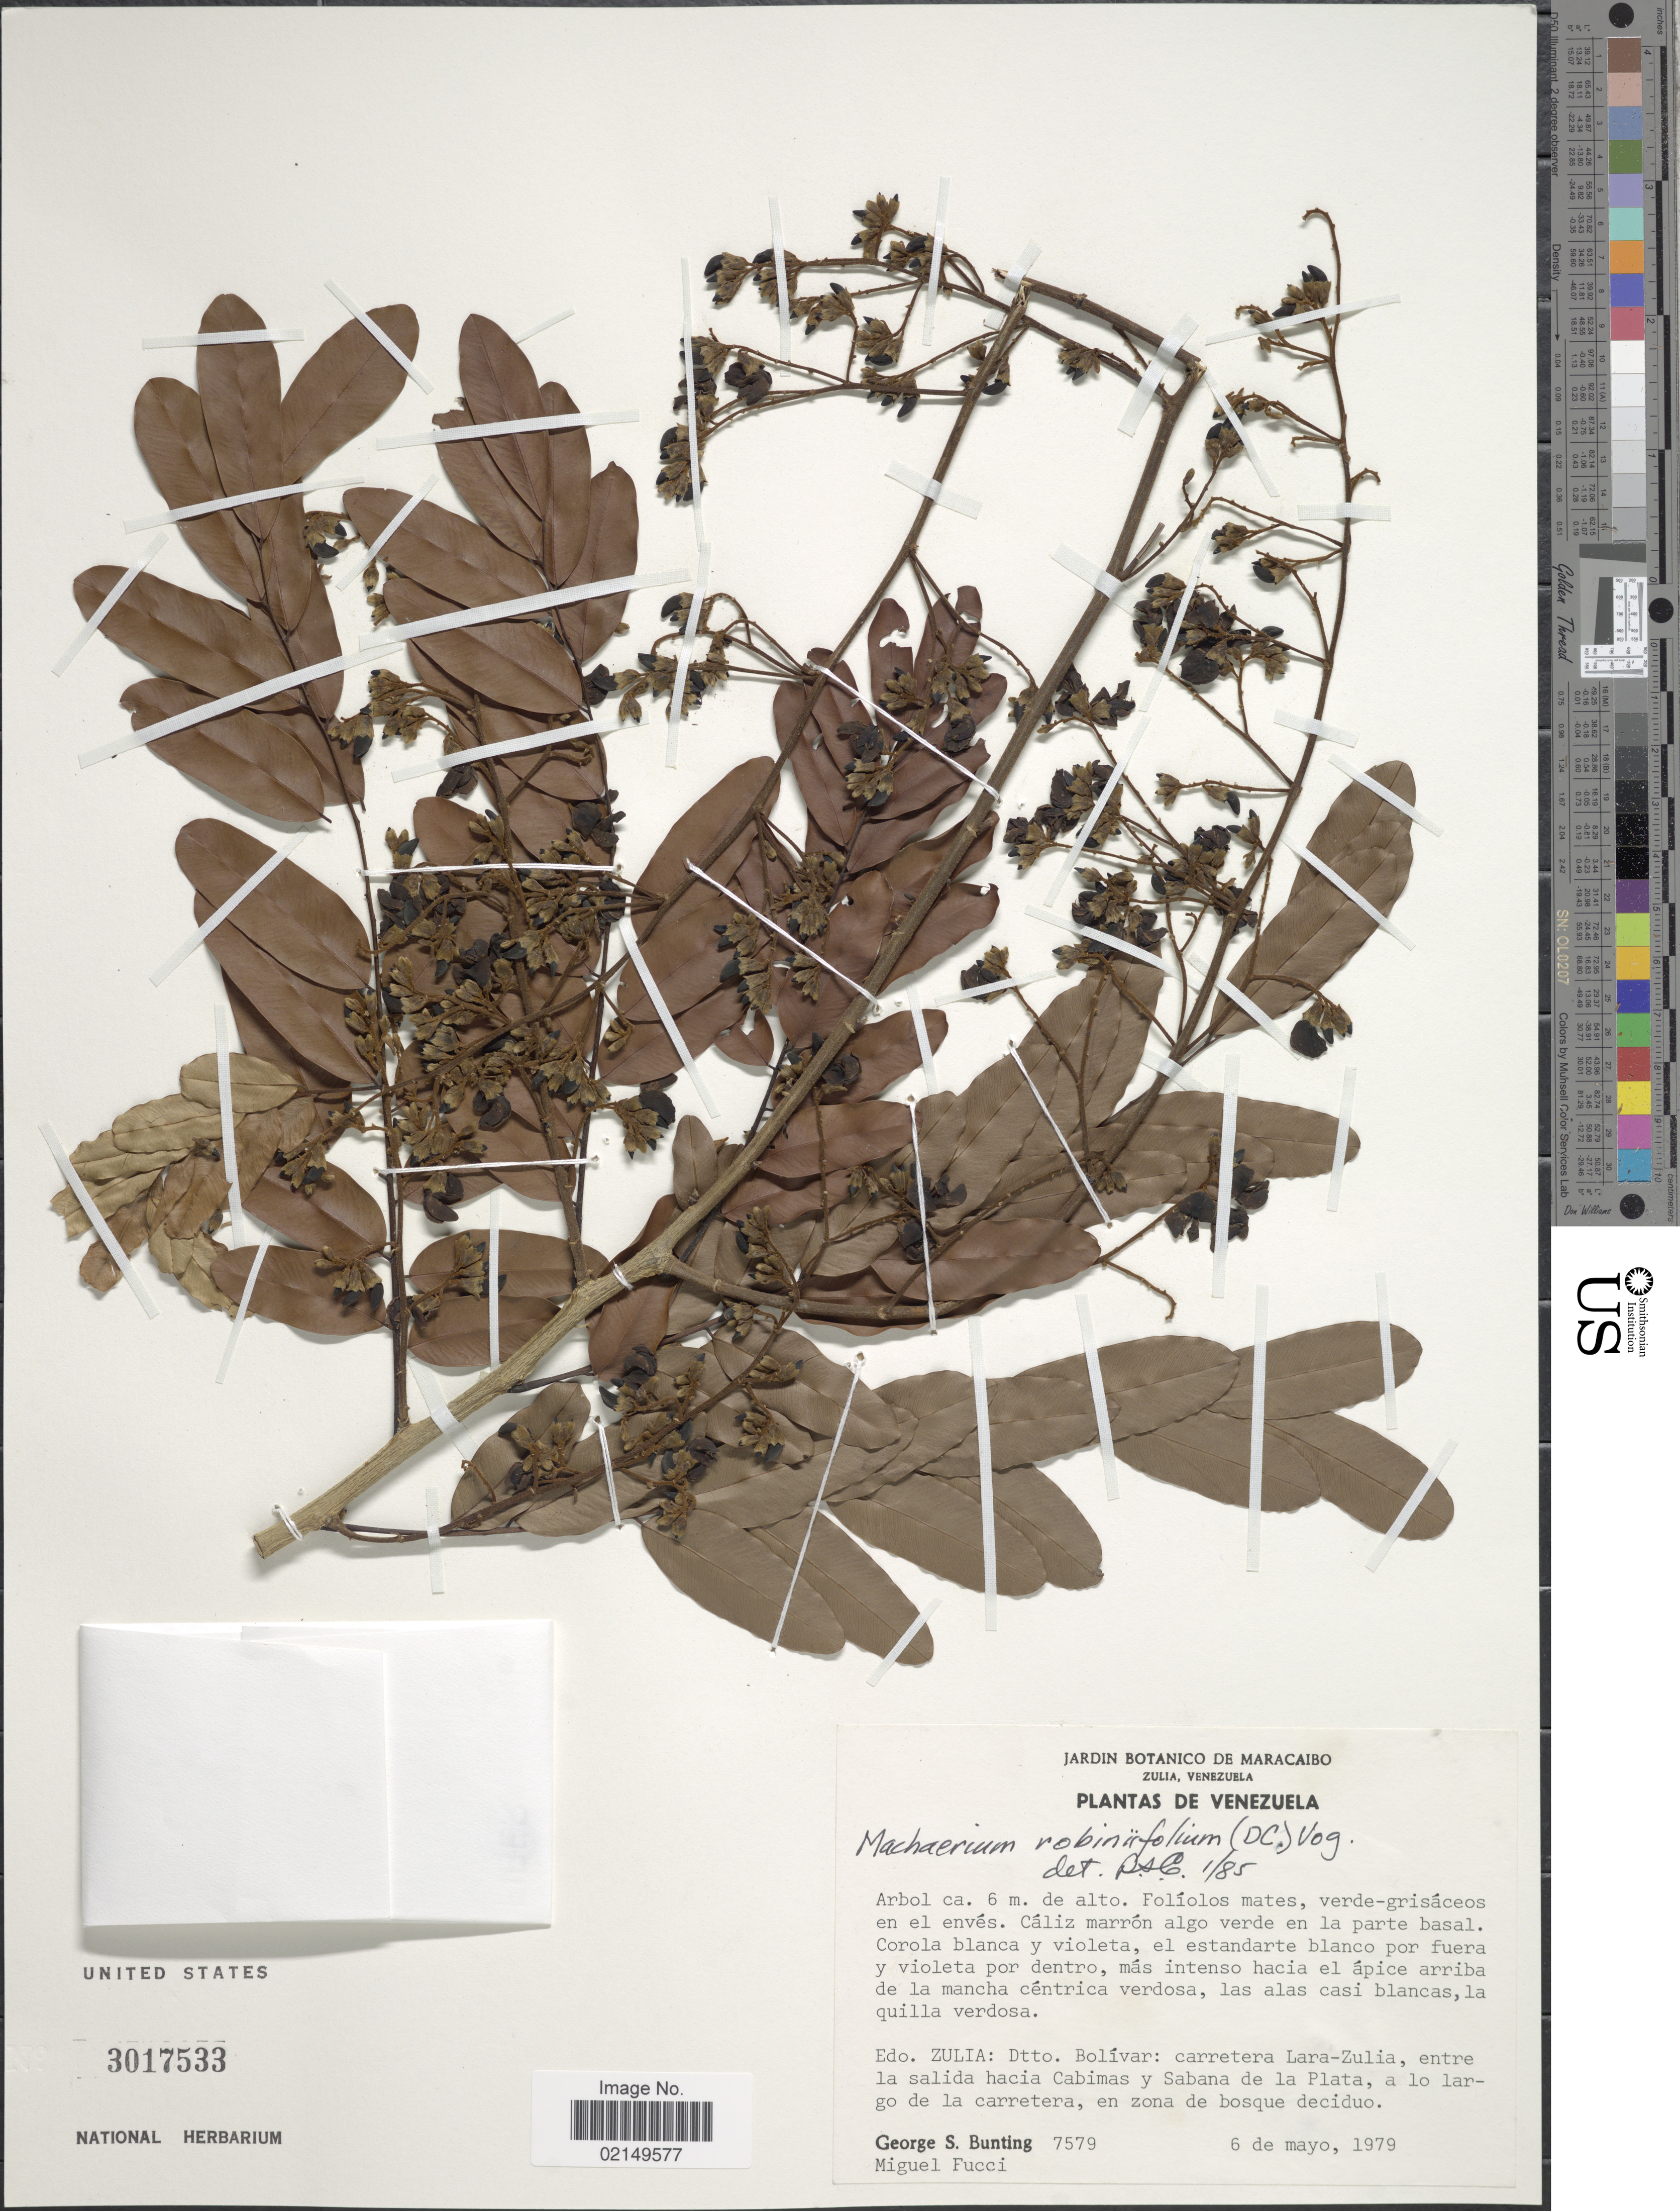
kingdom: Plantae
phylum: Tracheophyta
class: Magnoliopsida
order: Fabales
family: Fabaceae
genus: Machaerium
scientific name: Machaerium robinifolium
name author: (DC.) Vogel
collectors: G. S. Bunting & M. Fucci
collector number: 7579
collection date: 1979-05-06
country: Venezuela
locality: Edo. Zulia: Dtto. Bolivar: carretera Lara-Zulia, entre la salida hacia Cabimas y Sabana de la Plata, a lo largo de la carretera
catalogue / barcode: US 3017533